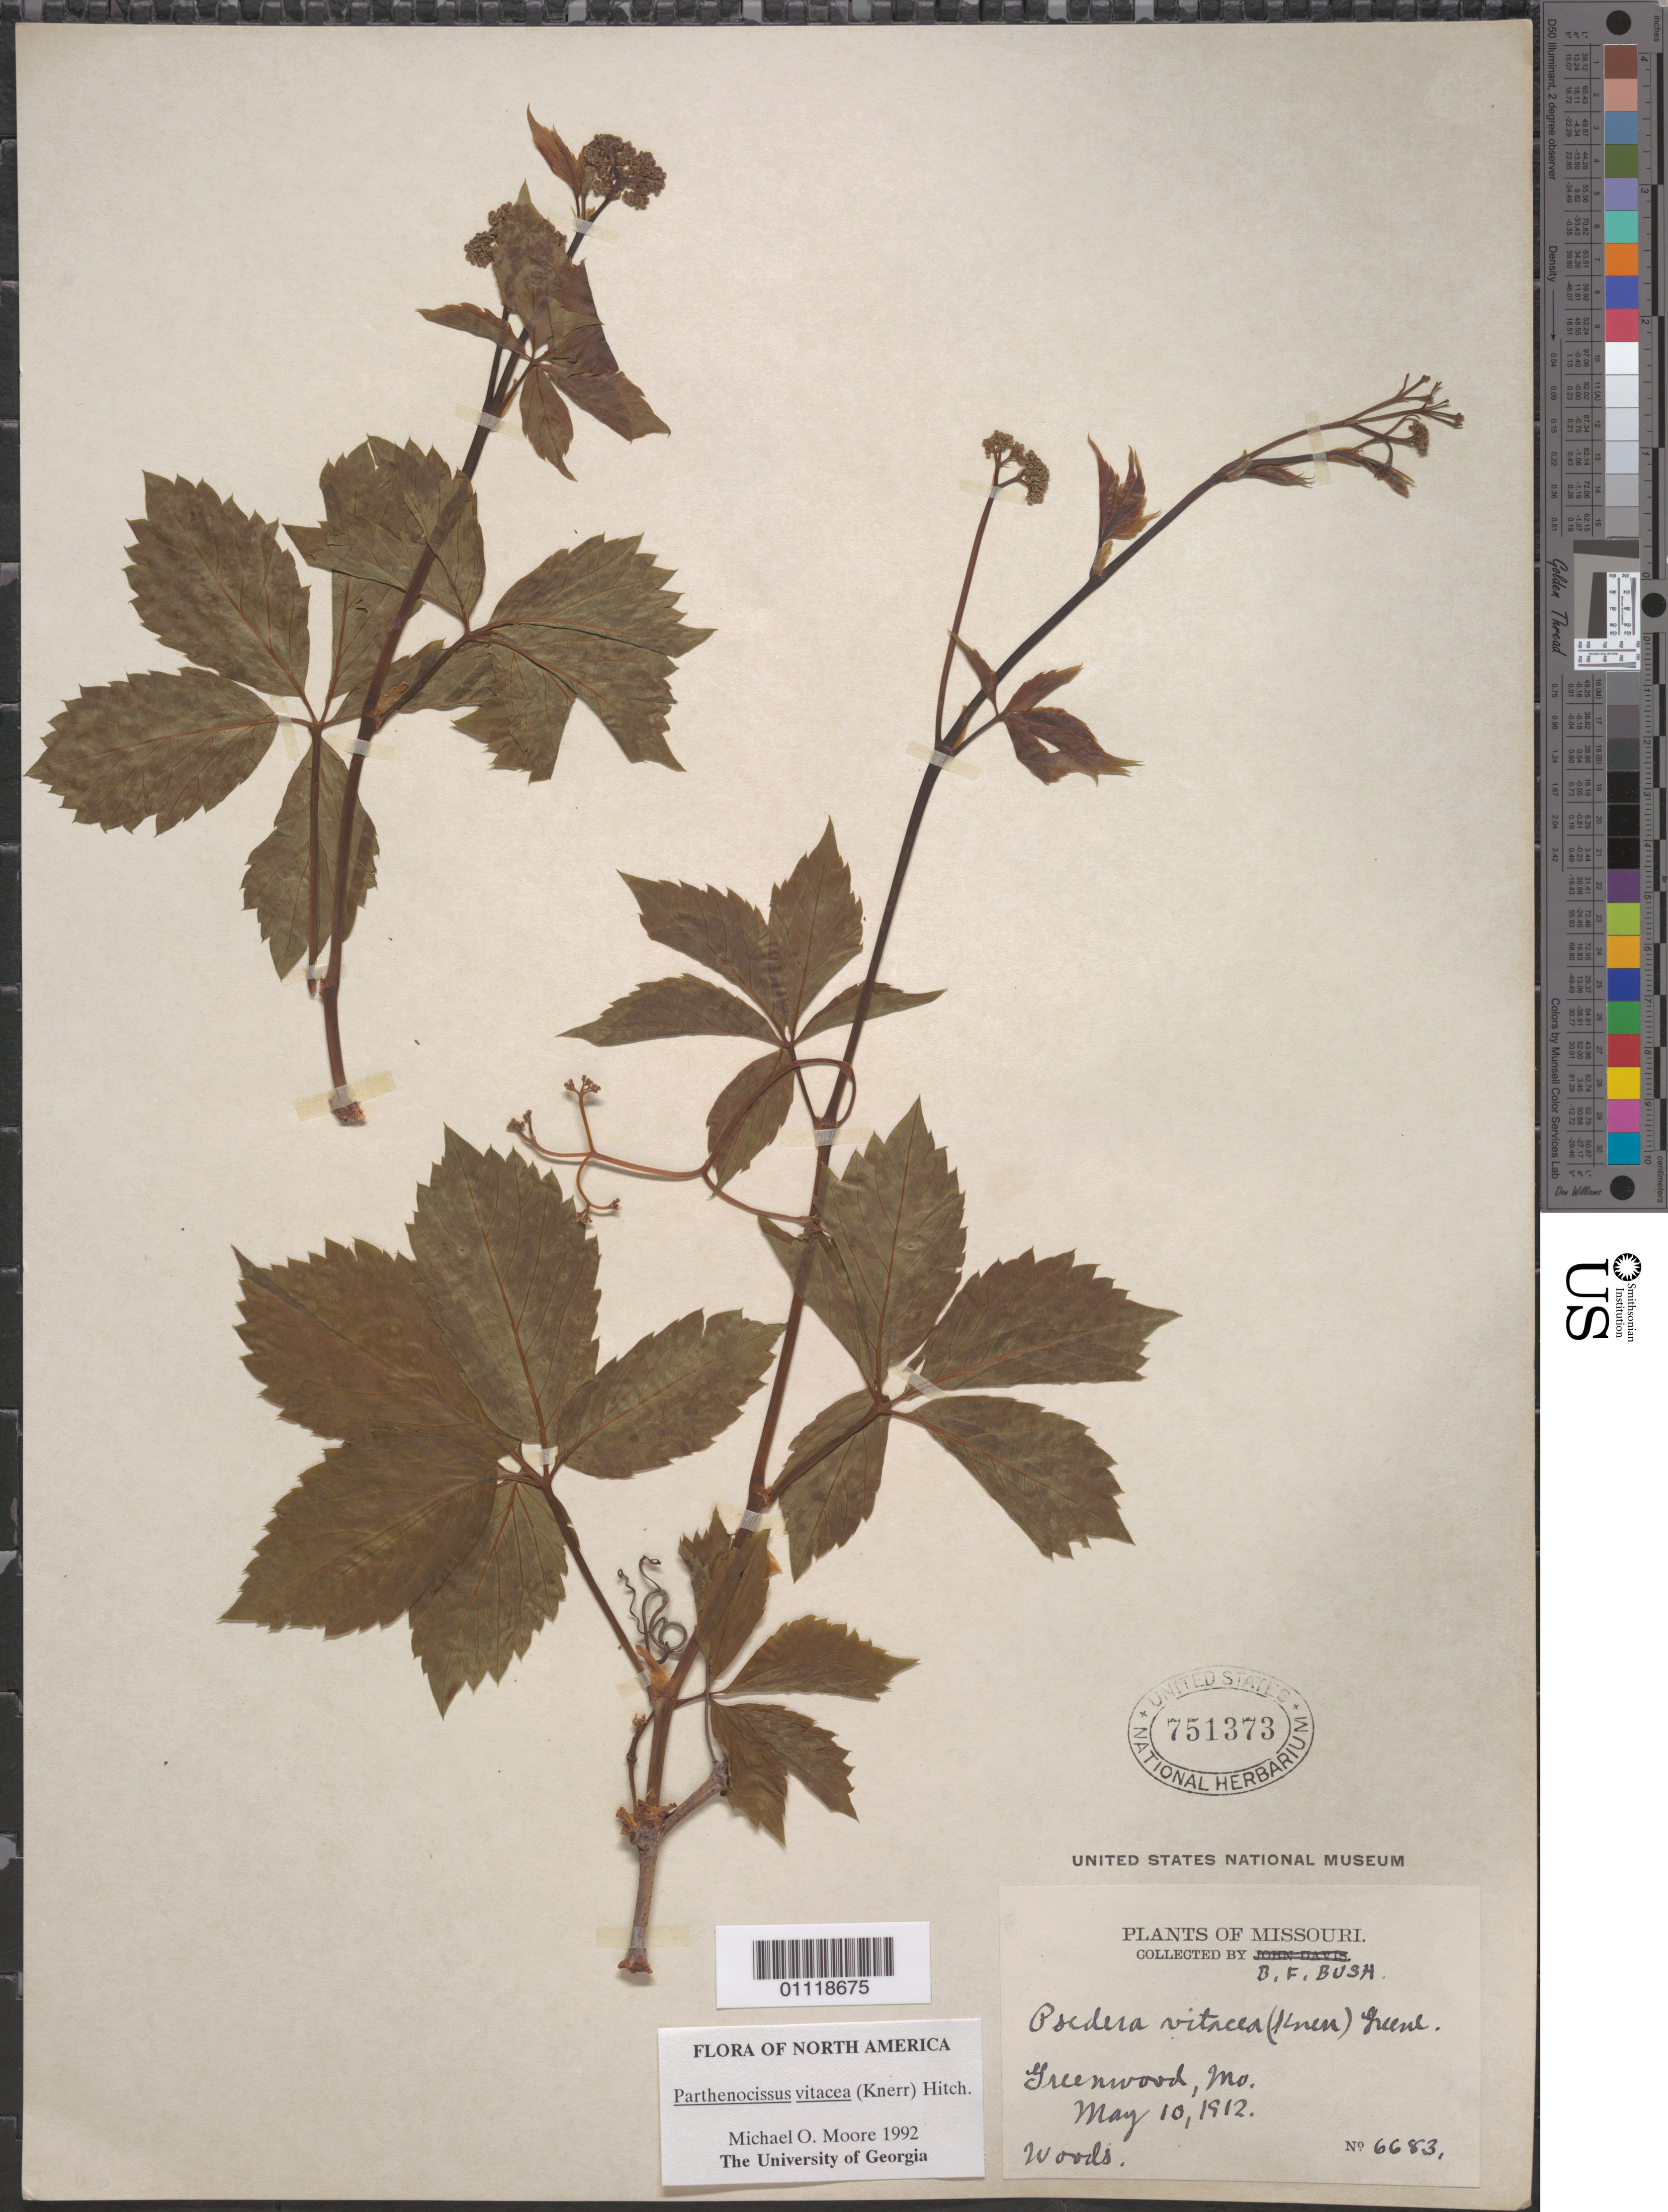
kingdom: Plantae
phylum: Tracheophyta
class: Magnoliopsida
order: Vitales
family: Vitaceae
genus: Parthenocissus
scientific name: Parthenocissus vitacea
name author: (Knerr) Hitchc.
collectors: B. F. Bush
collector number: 6683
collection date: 1912-05-10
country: United States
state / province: Missouri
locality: Greenwood.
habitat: Woods.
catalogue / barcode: US 751373